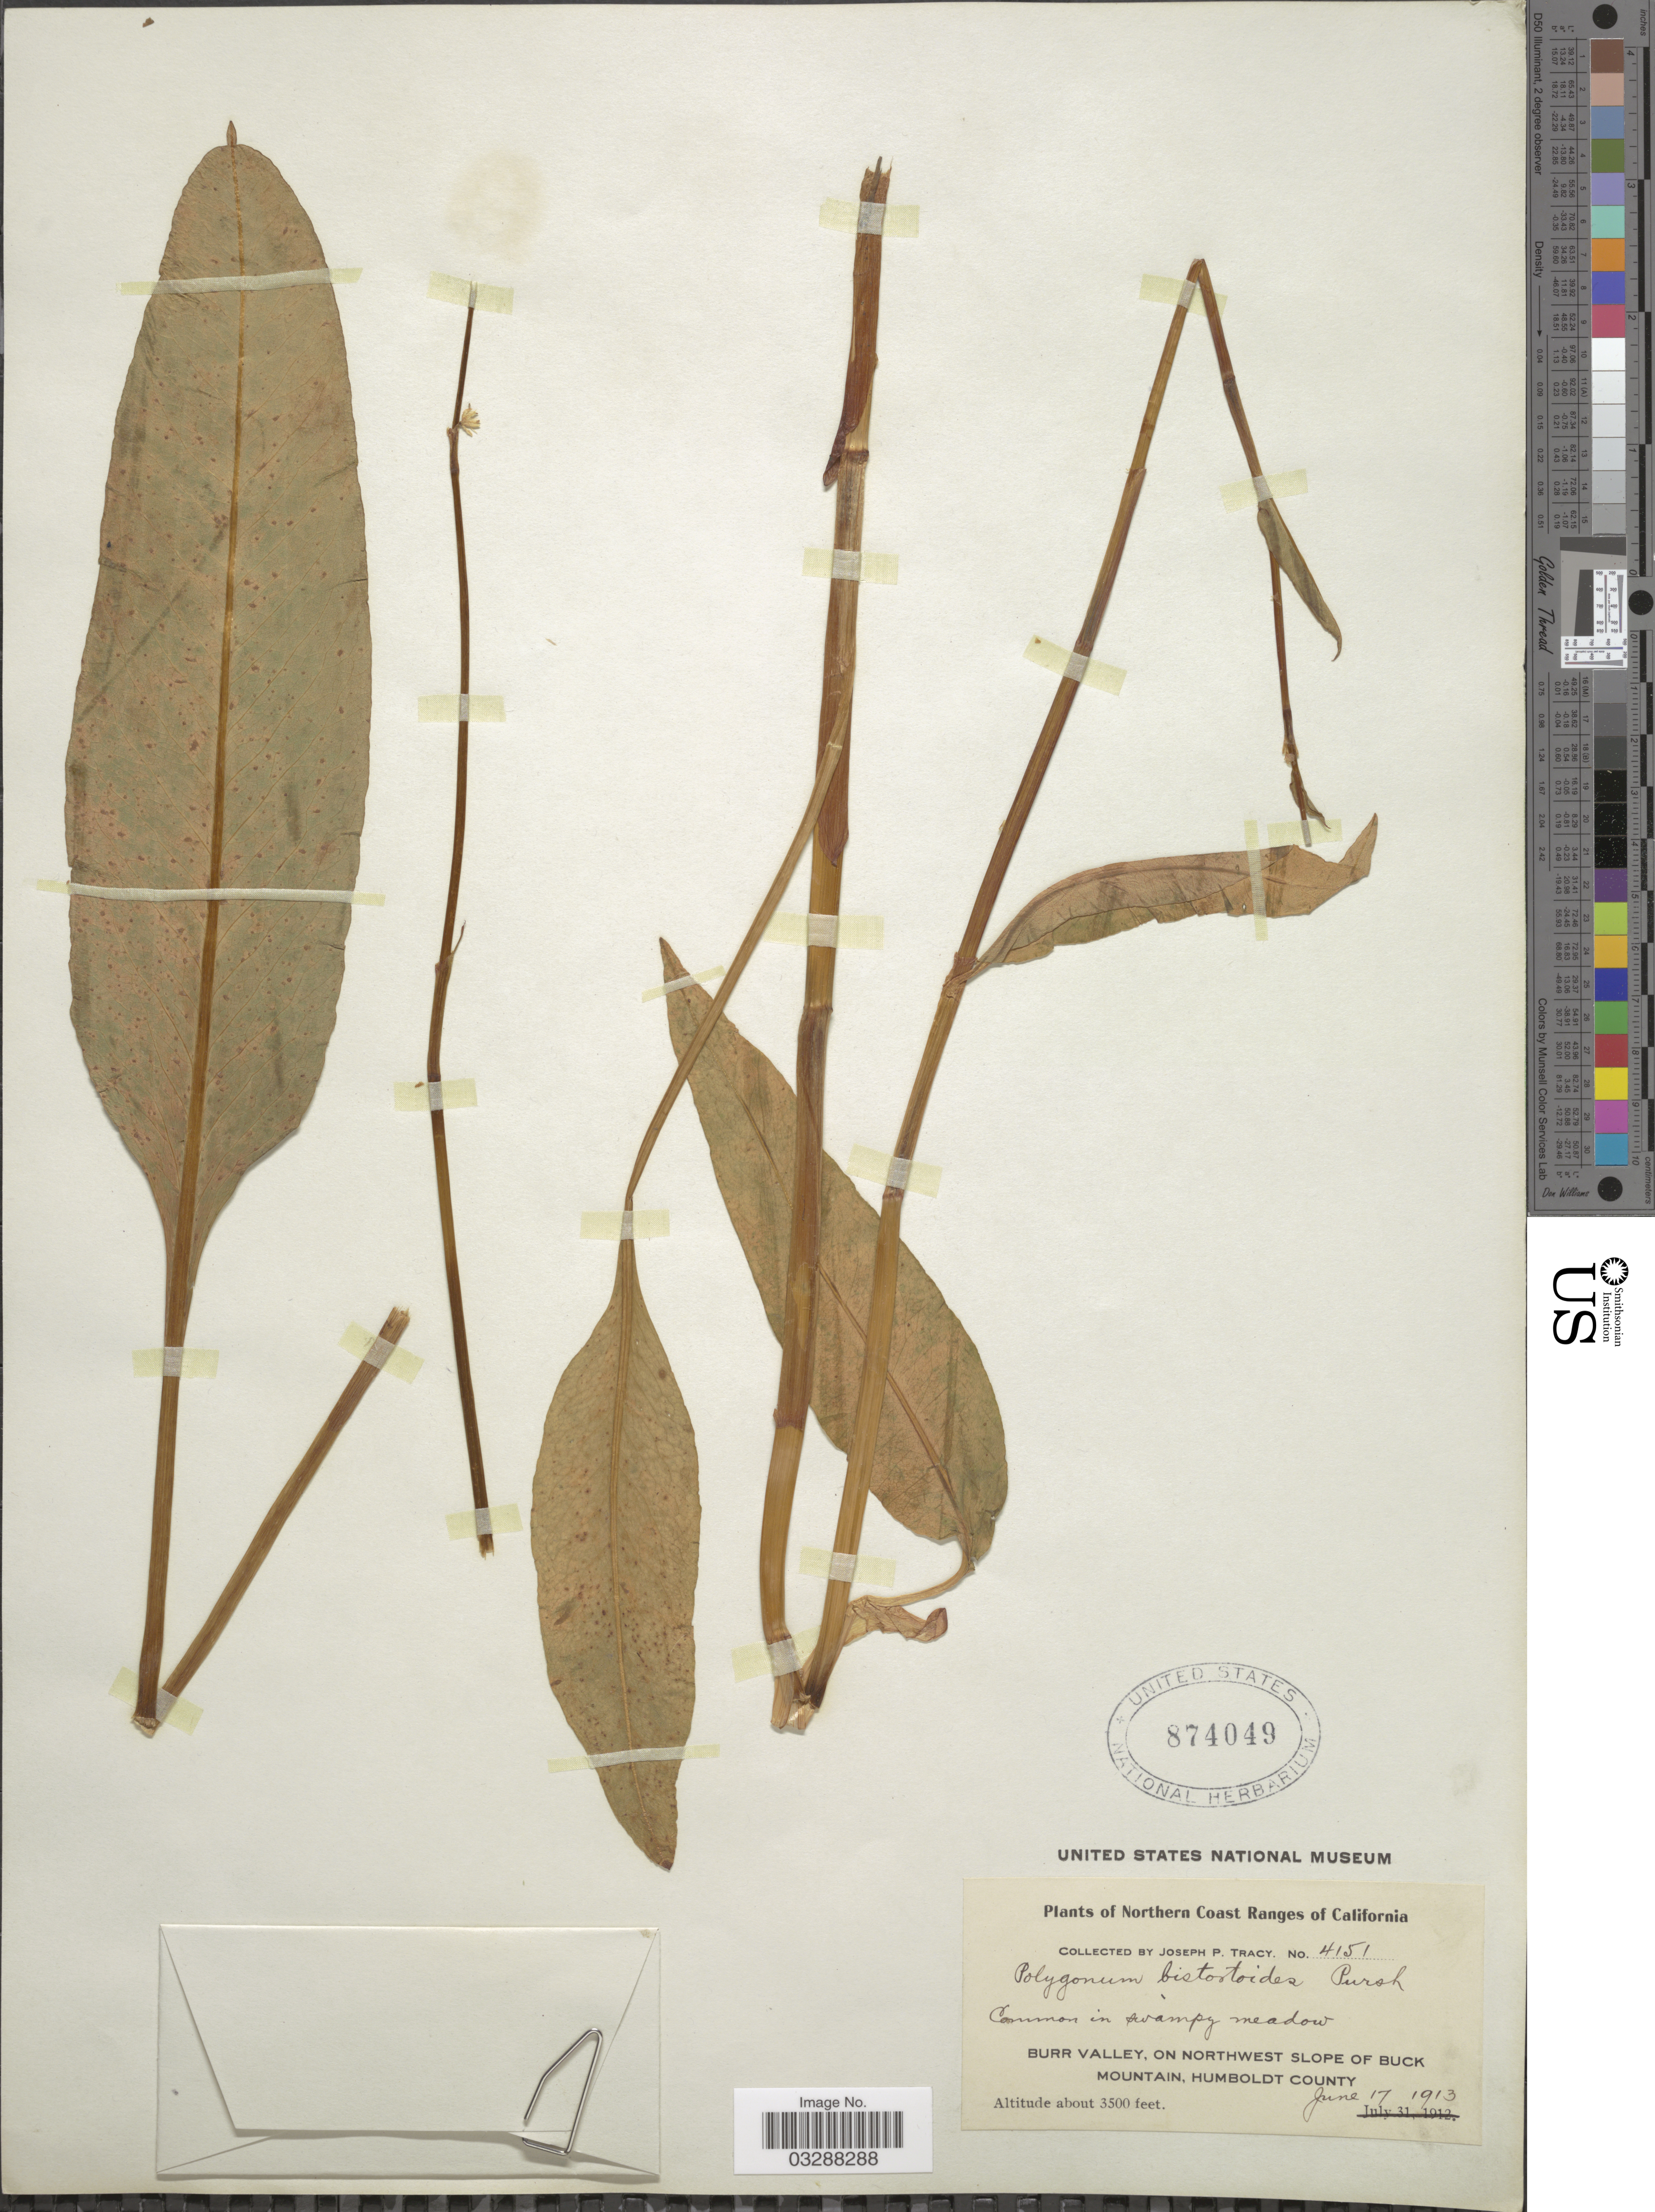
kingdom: Plantae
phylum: Tracheophyta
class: Magnoliopsida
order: Caryophyllales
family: Polygonaceae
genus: Bistorta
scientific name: Bistorta bistortoides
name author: (Pursh) Small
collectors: J. Tracy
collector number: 4151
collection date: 1913-06-17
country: United States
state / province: California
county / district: Humboldt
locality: Northern Coast Ranges of California, Burr Valley, on Northwest slope of Buck Mountain, Humboldt County.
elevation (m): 1067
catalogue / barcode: US 874049